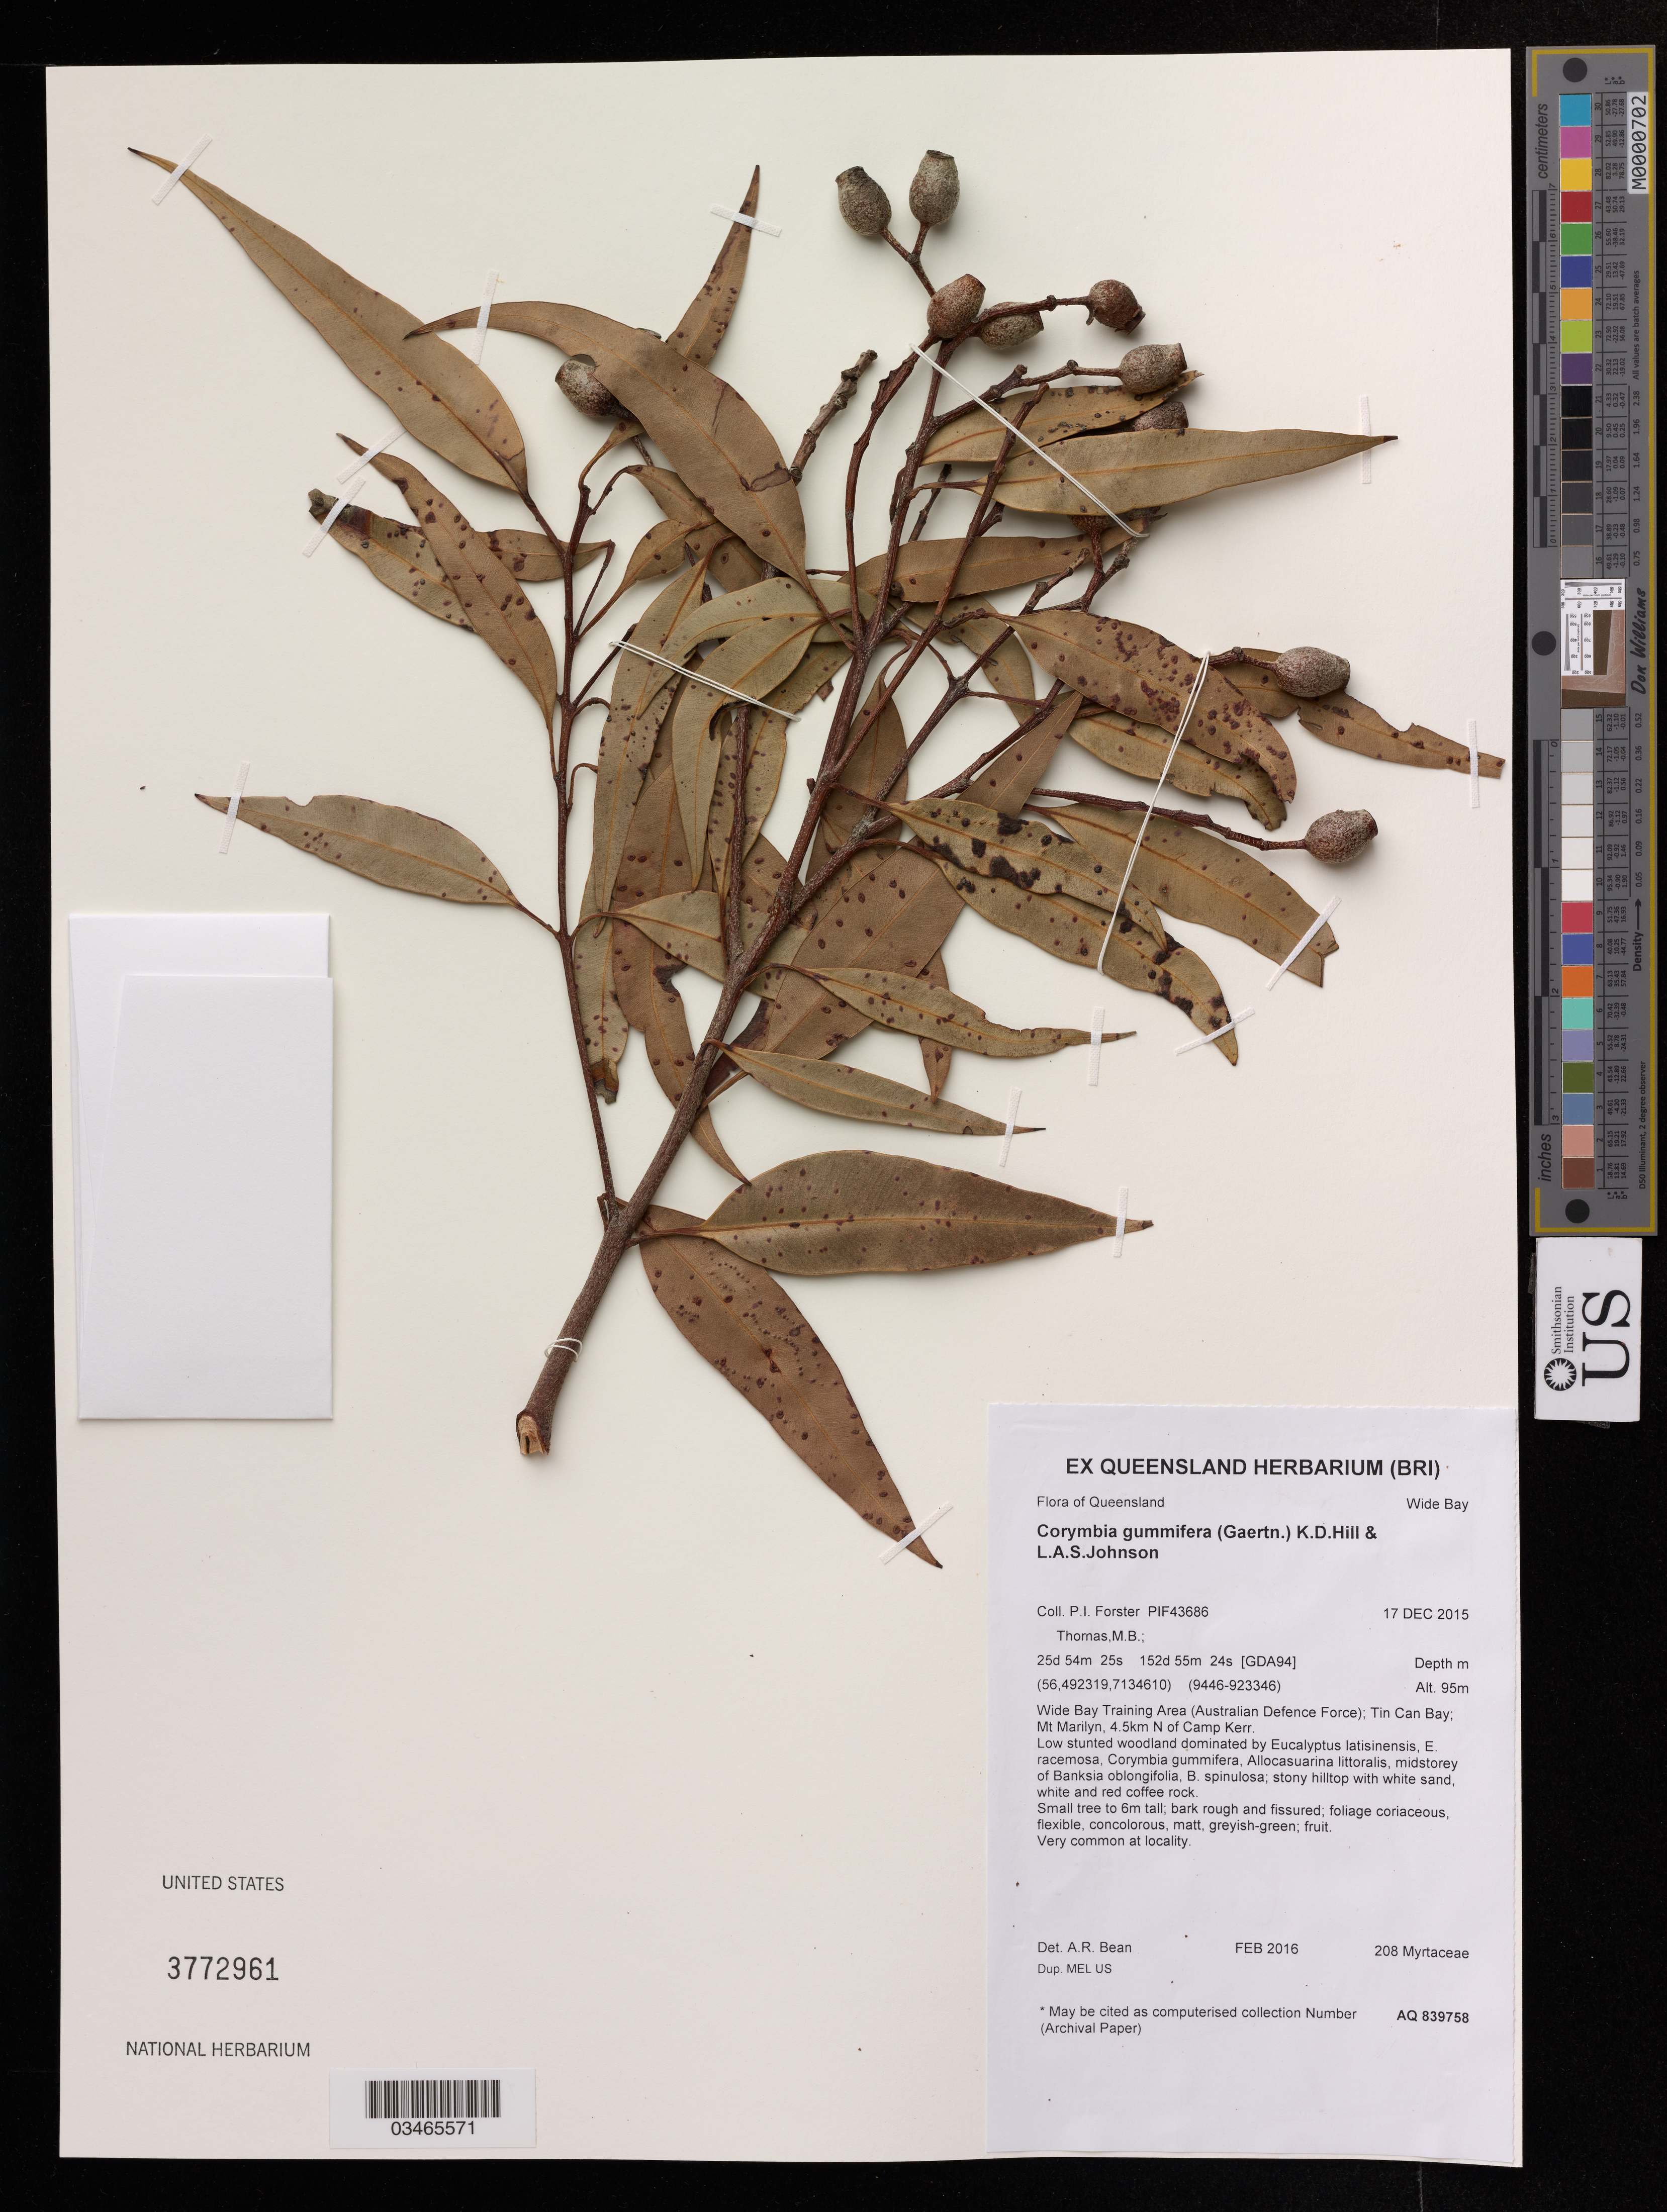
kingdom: Plantae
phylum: Tracheophyta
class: Magnoliopsida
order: Myrtales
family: Myrtaceae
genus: Corymbia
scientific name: Corymbia gummifera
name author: (Gaertn.) K.D. Hill & L.A.S. Johnson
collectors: P. Forster & M. B. Thomas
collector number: PIF43686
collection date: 2015-12-17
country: Australia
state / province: Queensland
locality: Wide Bay. Wide Bay Training Area (Australian Defence Force); Tin Can Bay; Mt Marilyn, 4.5km N of Camp Kerr.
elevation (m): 95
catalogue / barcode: US 3772961